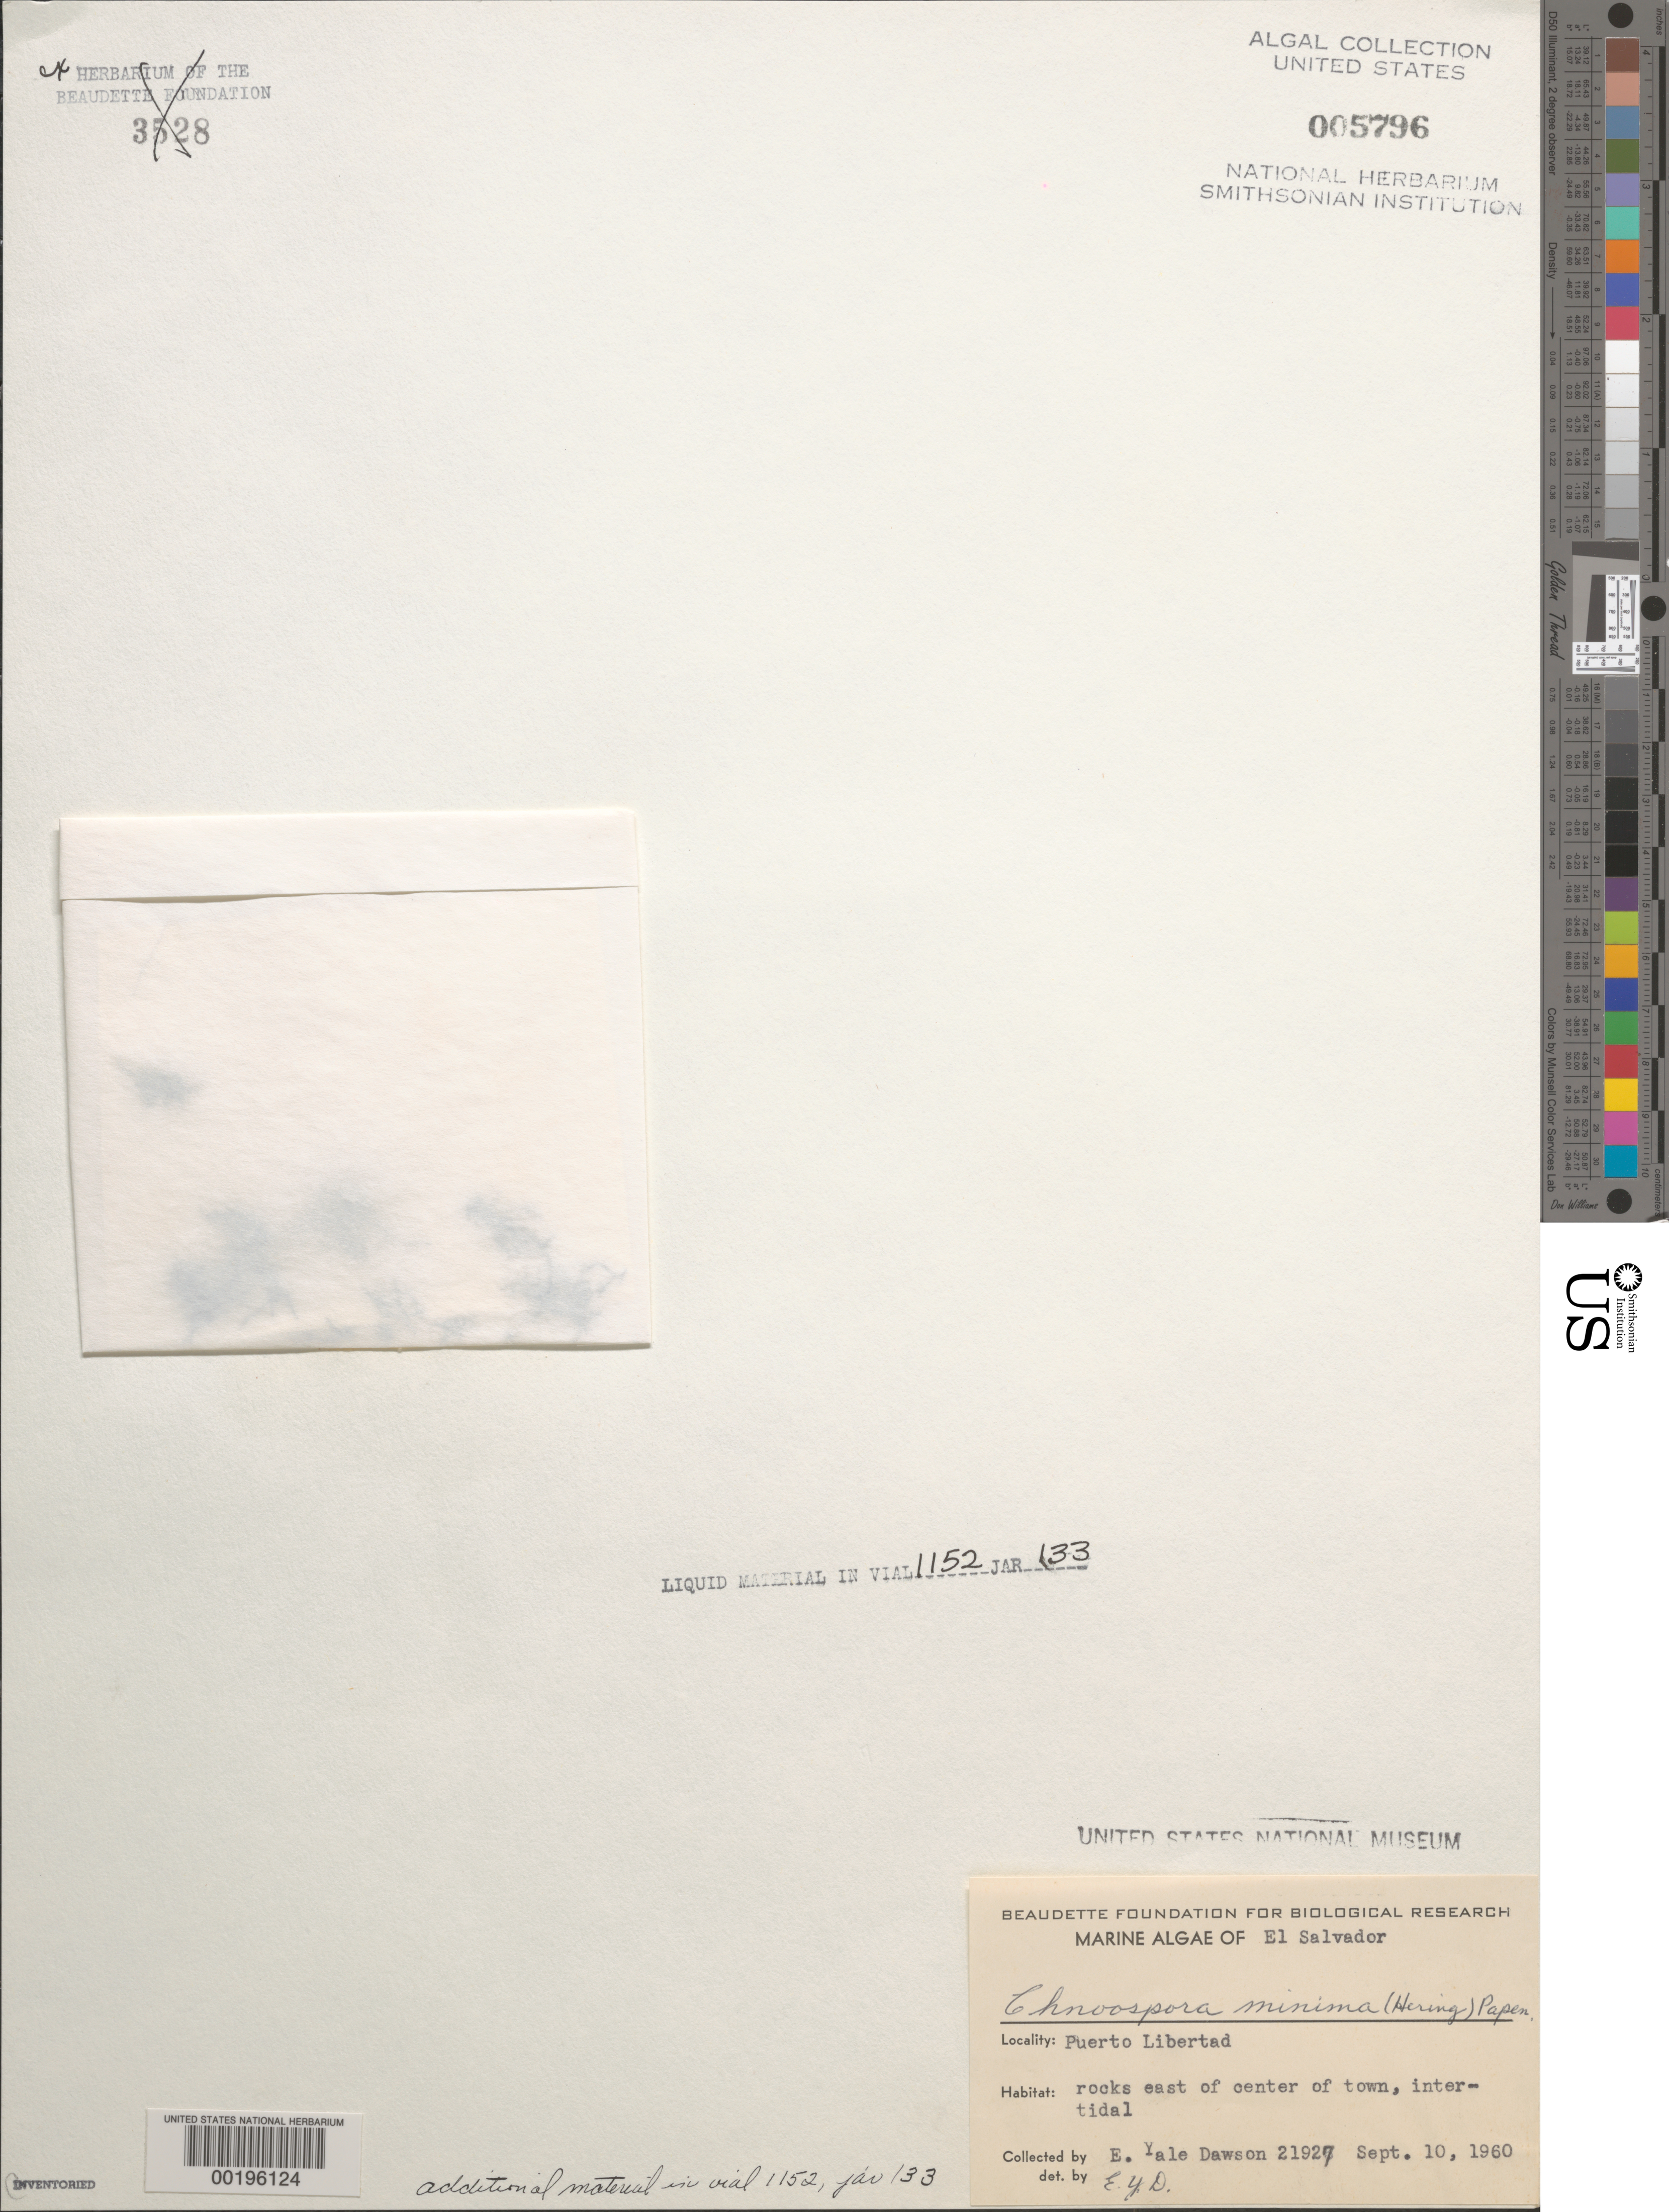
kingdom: Chromista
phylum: Ochrophyta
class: Phaeophyceae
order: Scytosiphonales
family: Scytosiphonaceae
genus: Chnoospora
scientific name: Chnoospora minima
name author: (Hering) Papenf.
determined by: Dawson, E. Y.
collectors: E. Y. Dawson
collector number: EYD 21927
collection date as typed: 10 Sep 1960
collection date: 1960-09-10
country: El Salvador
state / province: La Libertad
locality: Puerto Libertad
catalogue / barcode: US 5796